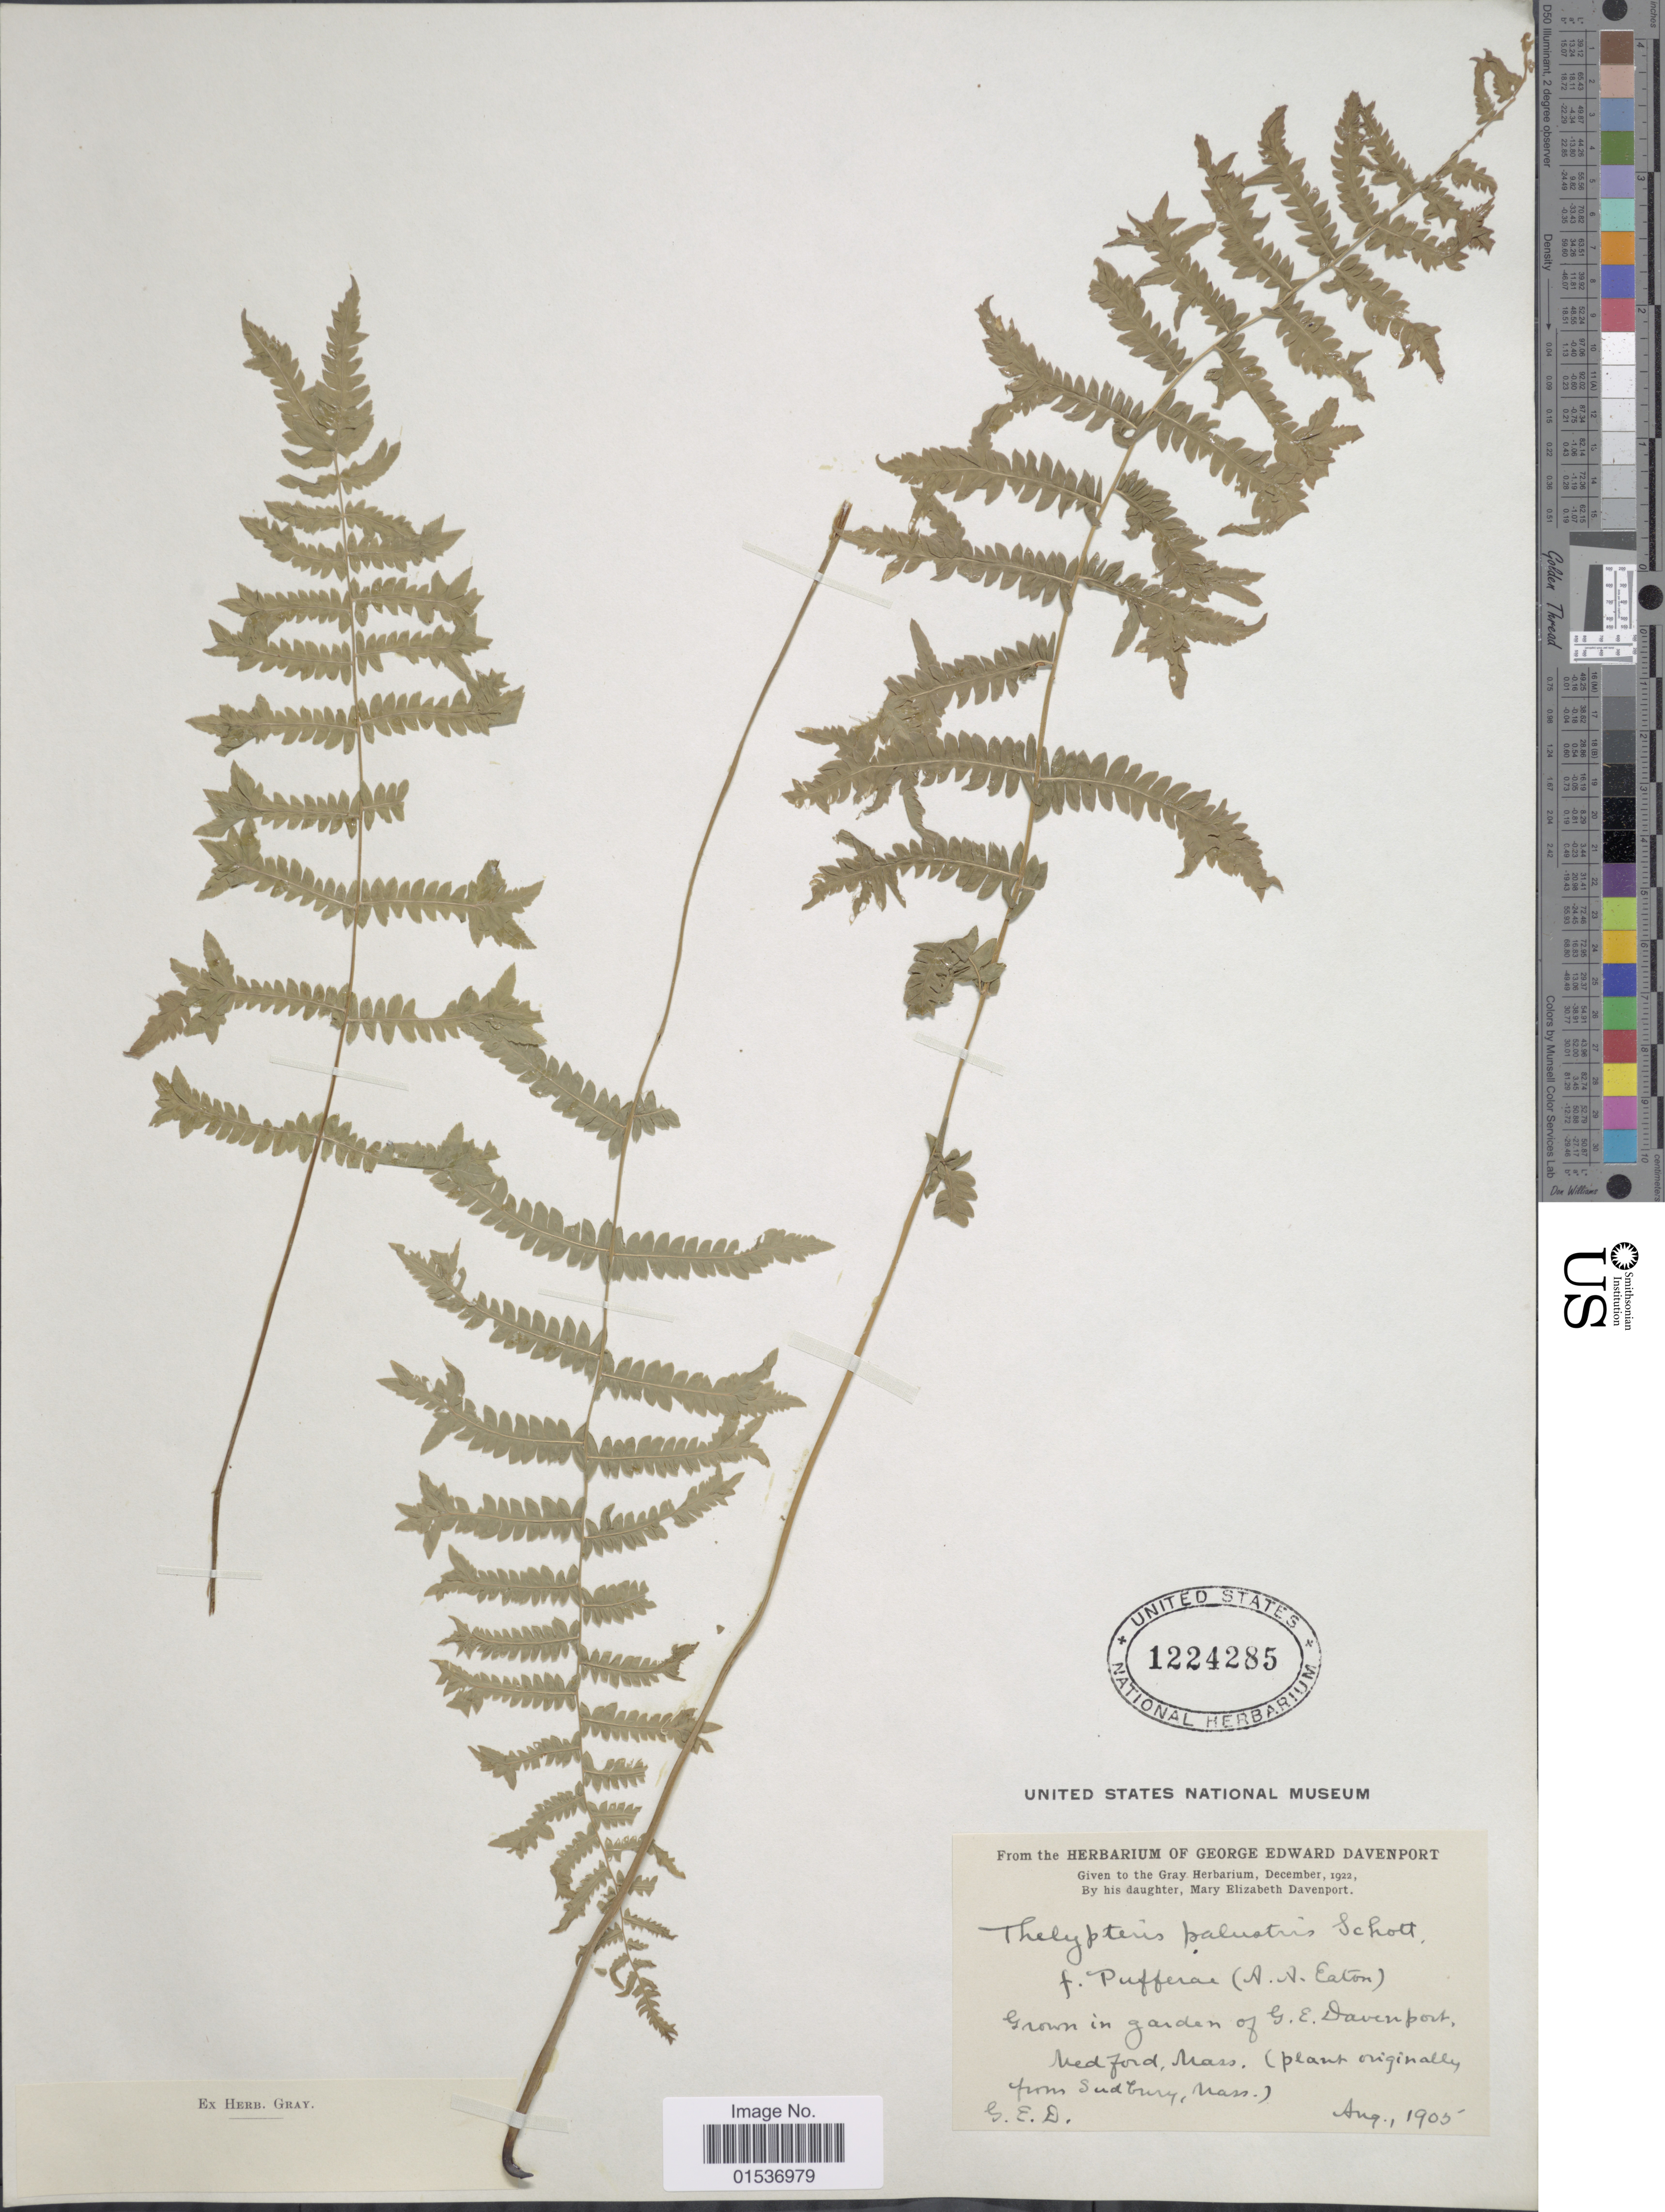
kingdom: Plantae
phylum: Tracheophyta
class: Polypodiopsida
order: Polypodiales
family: Thelypteridaceae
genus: Thelypteris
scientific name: Thelypteris palustris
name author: (Salisb.) Schott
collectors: G. E. Davenport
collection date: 1905-08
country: United States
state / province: Massachusetts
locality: Garden of G.E. Davenport, Medford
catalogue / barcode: US 1224285